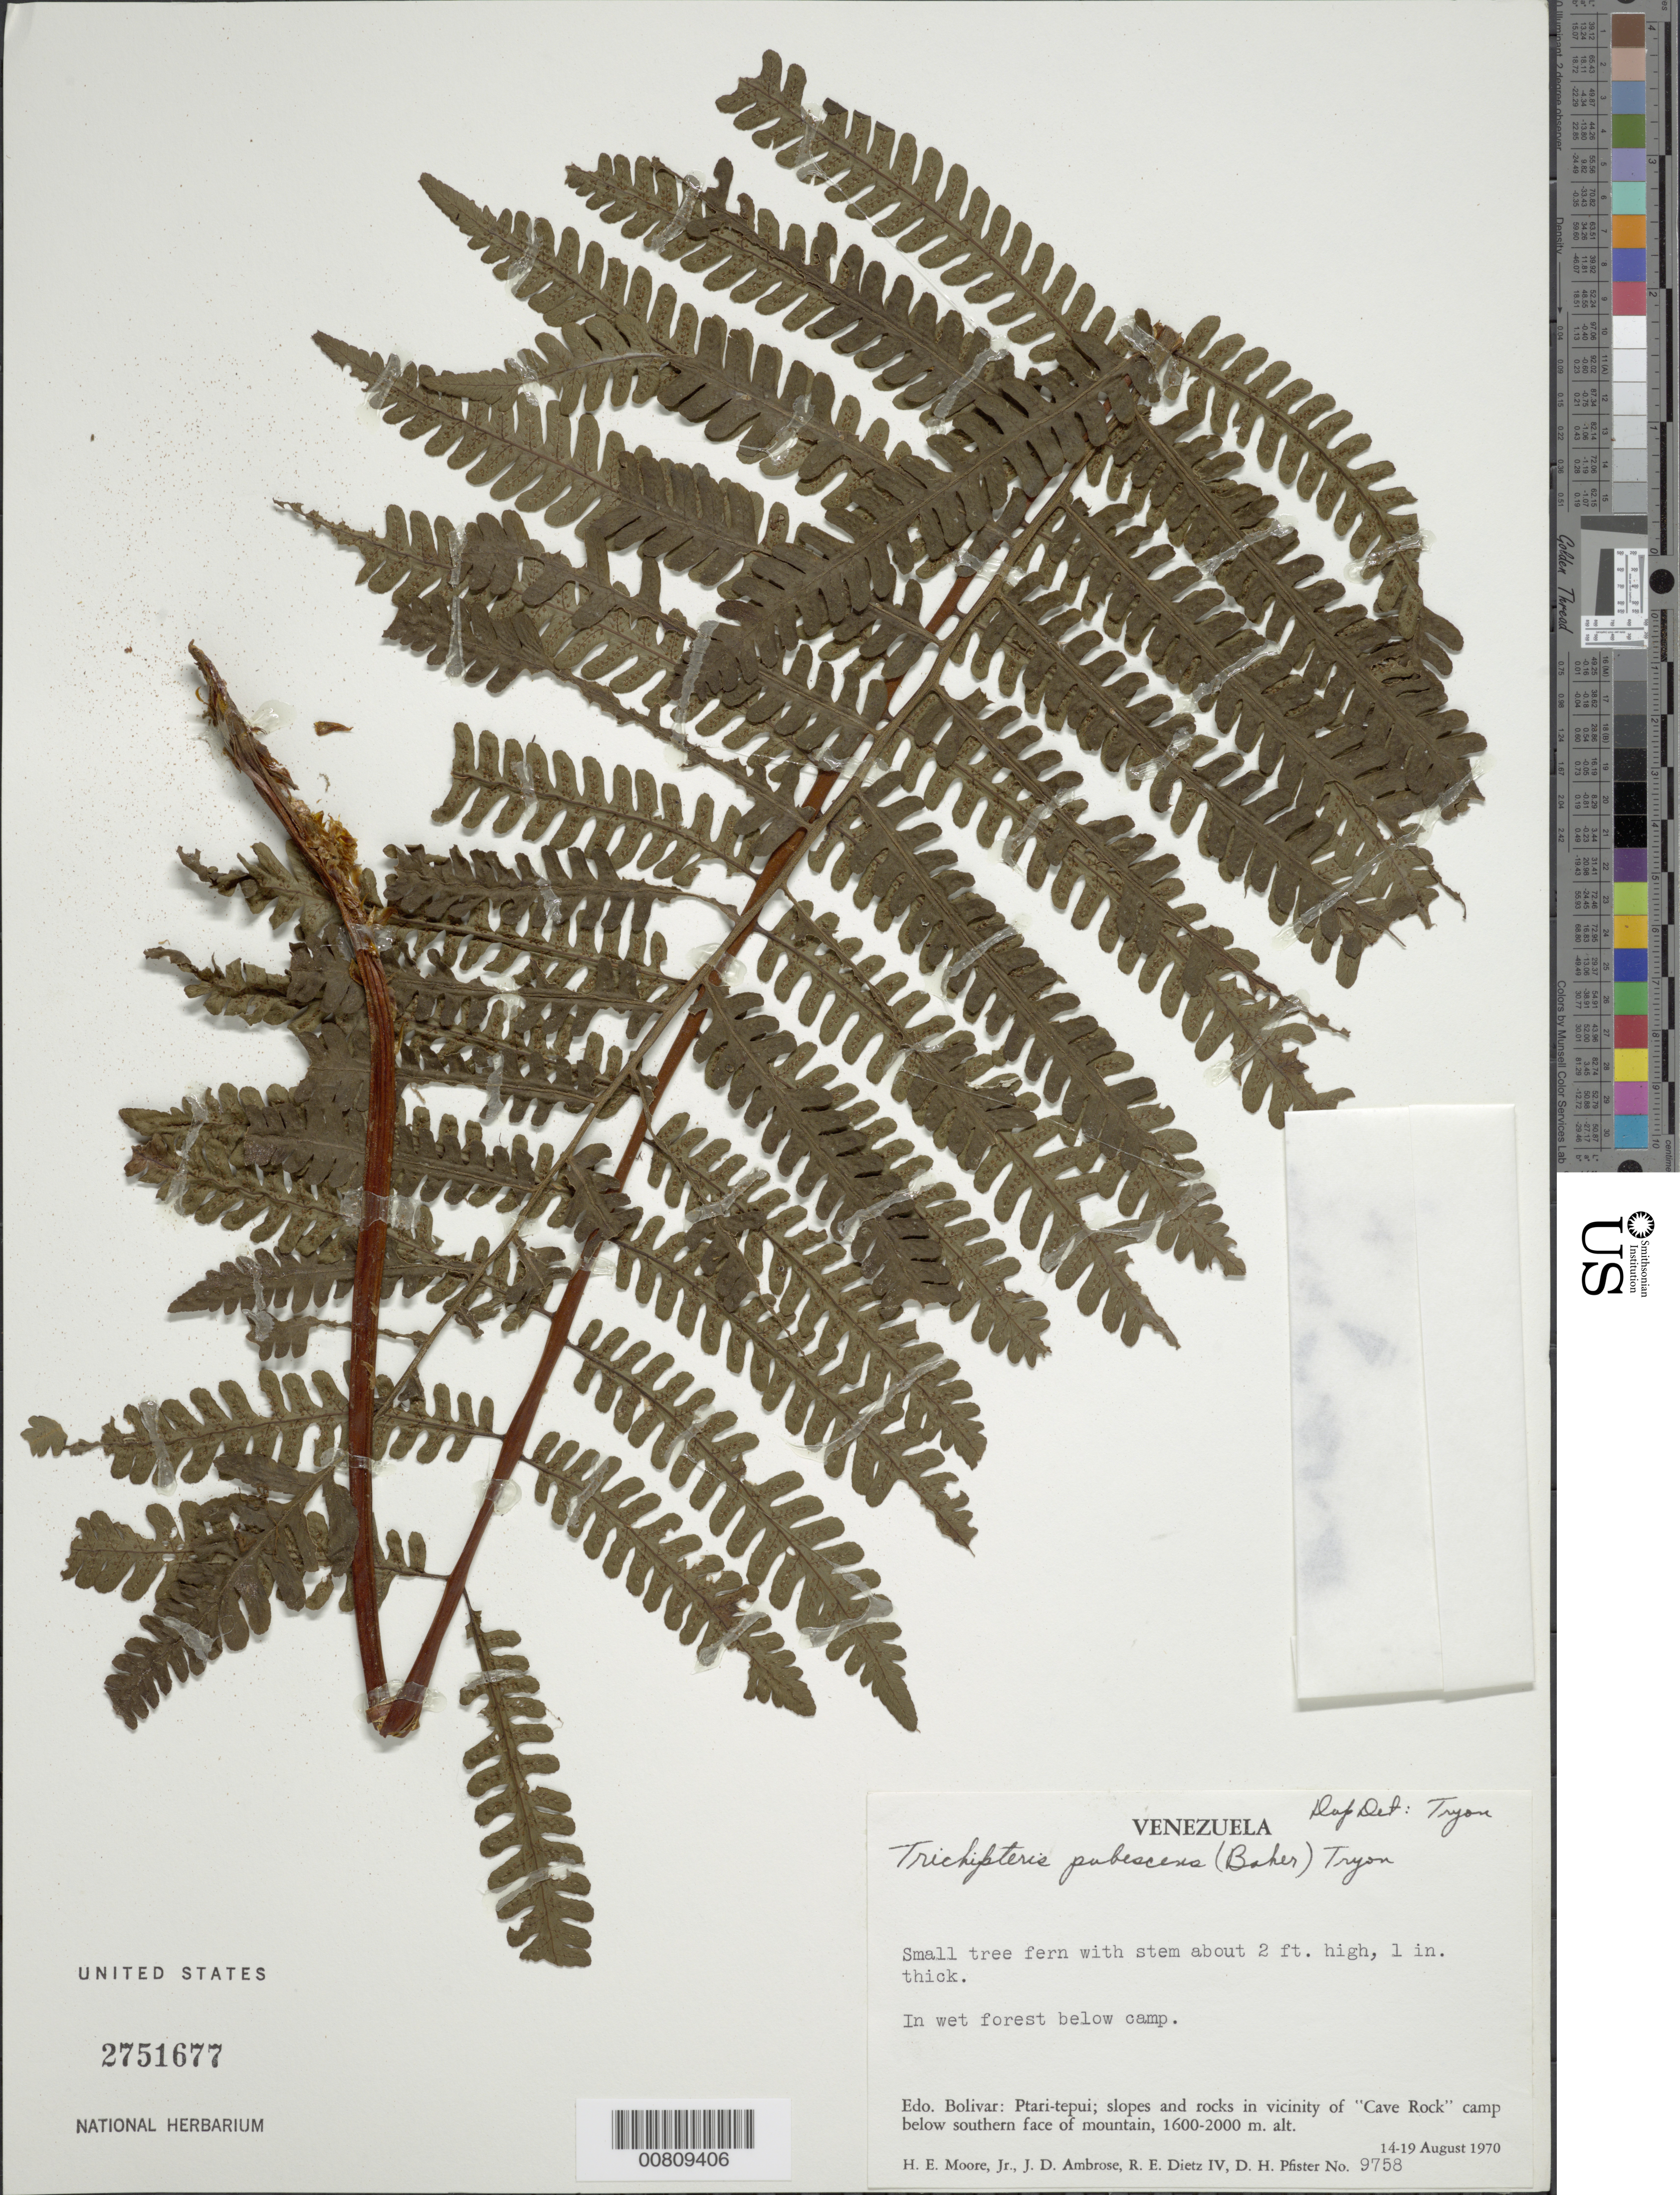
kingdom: Plantae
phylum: Tracheophyta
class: Polypodiopsida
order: Cyatheales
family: Cyatheaceae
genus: Cyathea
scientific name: Cyathea bipinnatifida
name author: (Baker) Domin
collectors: H. E. Moore, J. D. Ambrose, R. Dietz & D. H. Pfister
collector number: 9758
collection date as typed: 14-Aug-70 to 19-Aug-70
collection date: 1970-08-14/1970-08-19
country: Venezuela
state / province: Bolívar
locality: Ptari-tepuí, vicinity of "Cave Rock" camp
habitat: Wet forest below camp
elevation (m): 1600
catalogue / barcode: US 2751677